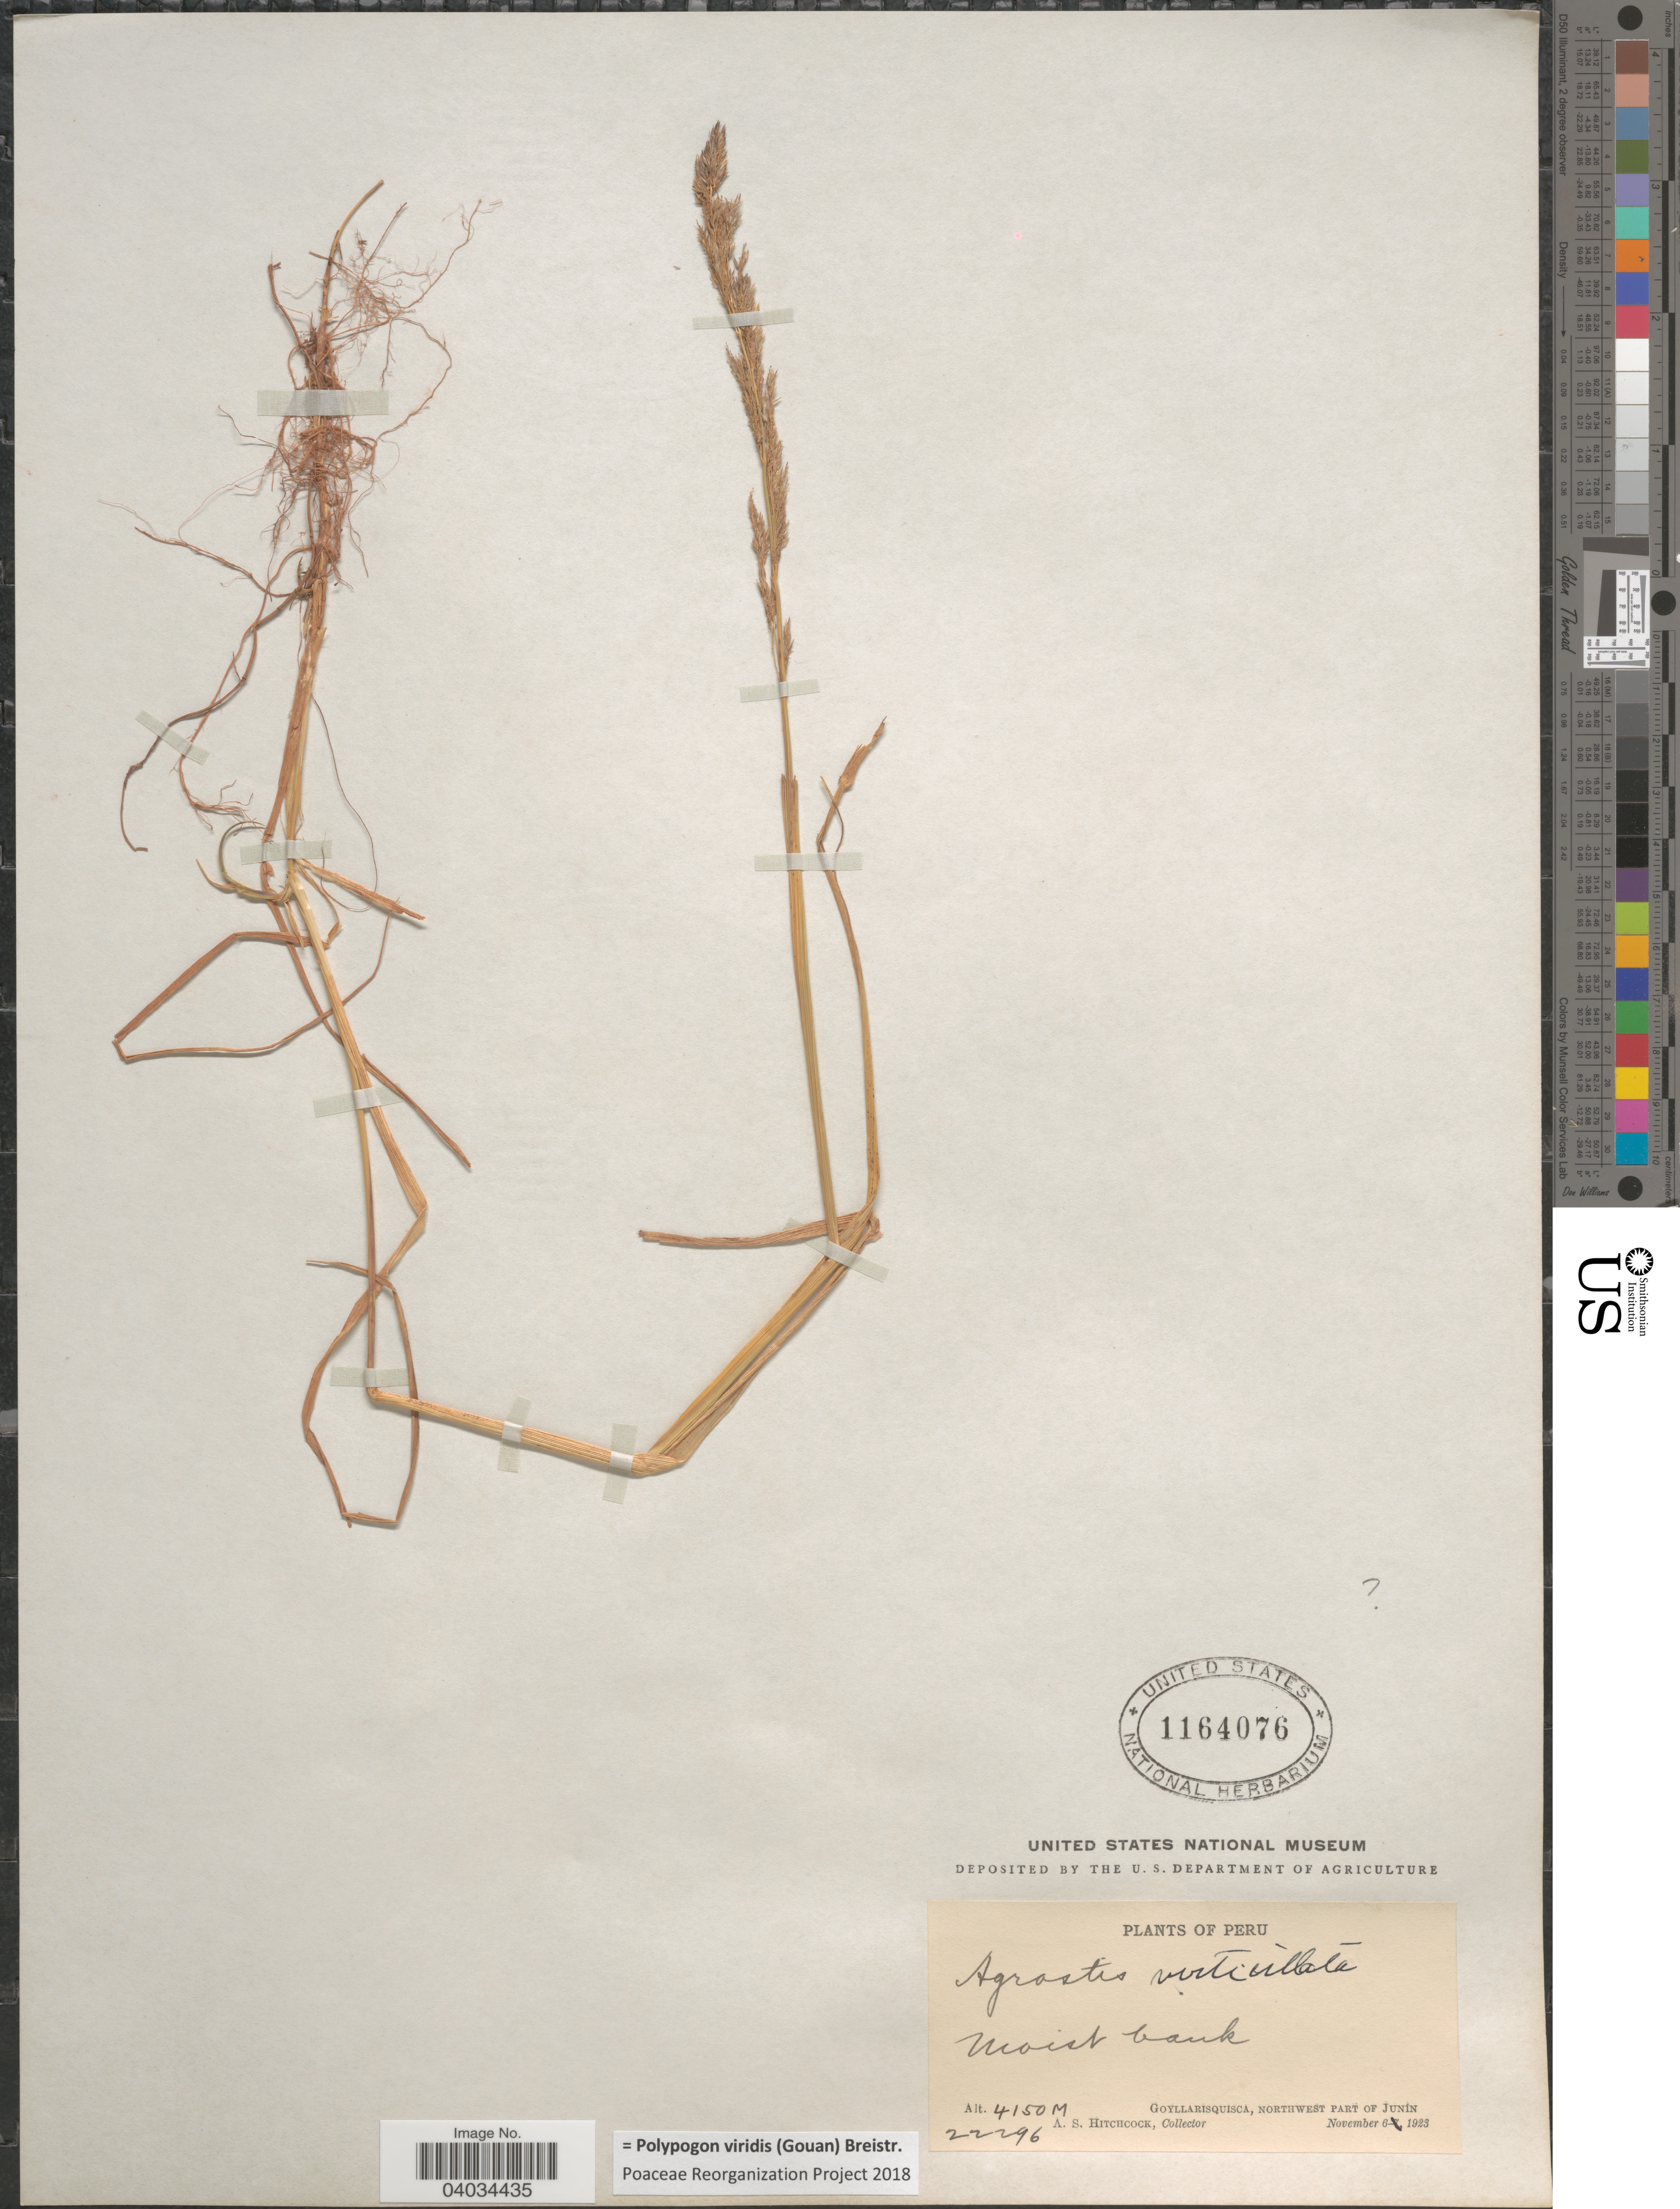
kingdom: Plantae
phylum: Tracheophyta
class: Liliopsida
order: Poales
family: Poaceae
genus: Polypogon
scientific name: Polypogon viridis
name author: (Gouan) Breistroffer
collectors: A. S. Hitchcock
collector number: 22296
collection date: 1923-11-06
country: Peru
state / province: Junín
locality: Moist bank. Goyllarisquisca, northwest part of Junín.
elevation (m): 4150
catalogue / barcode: US 1164076